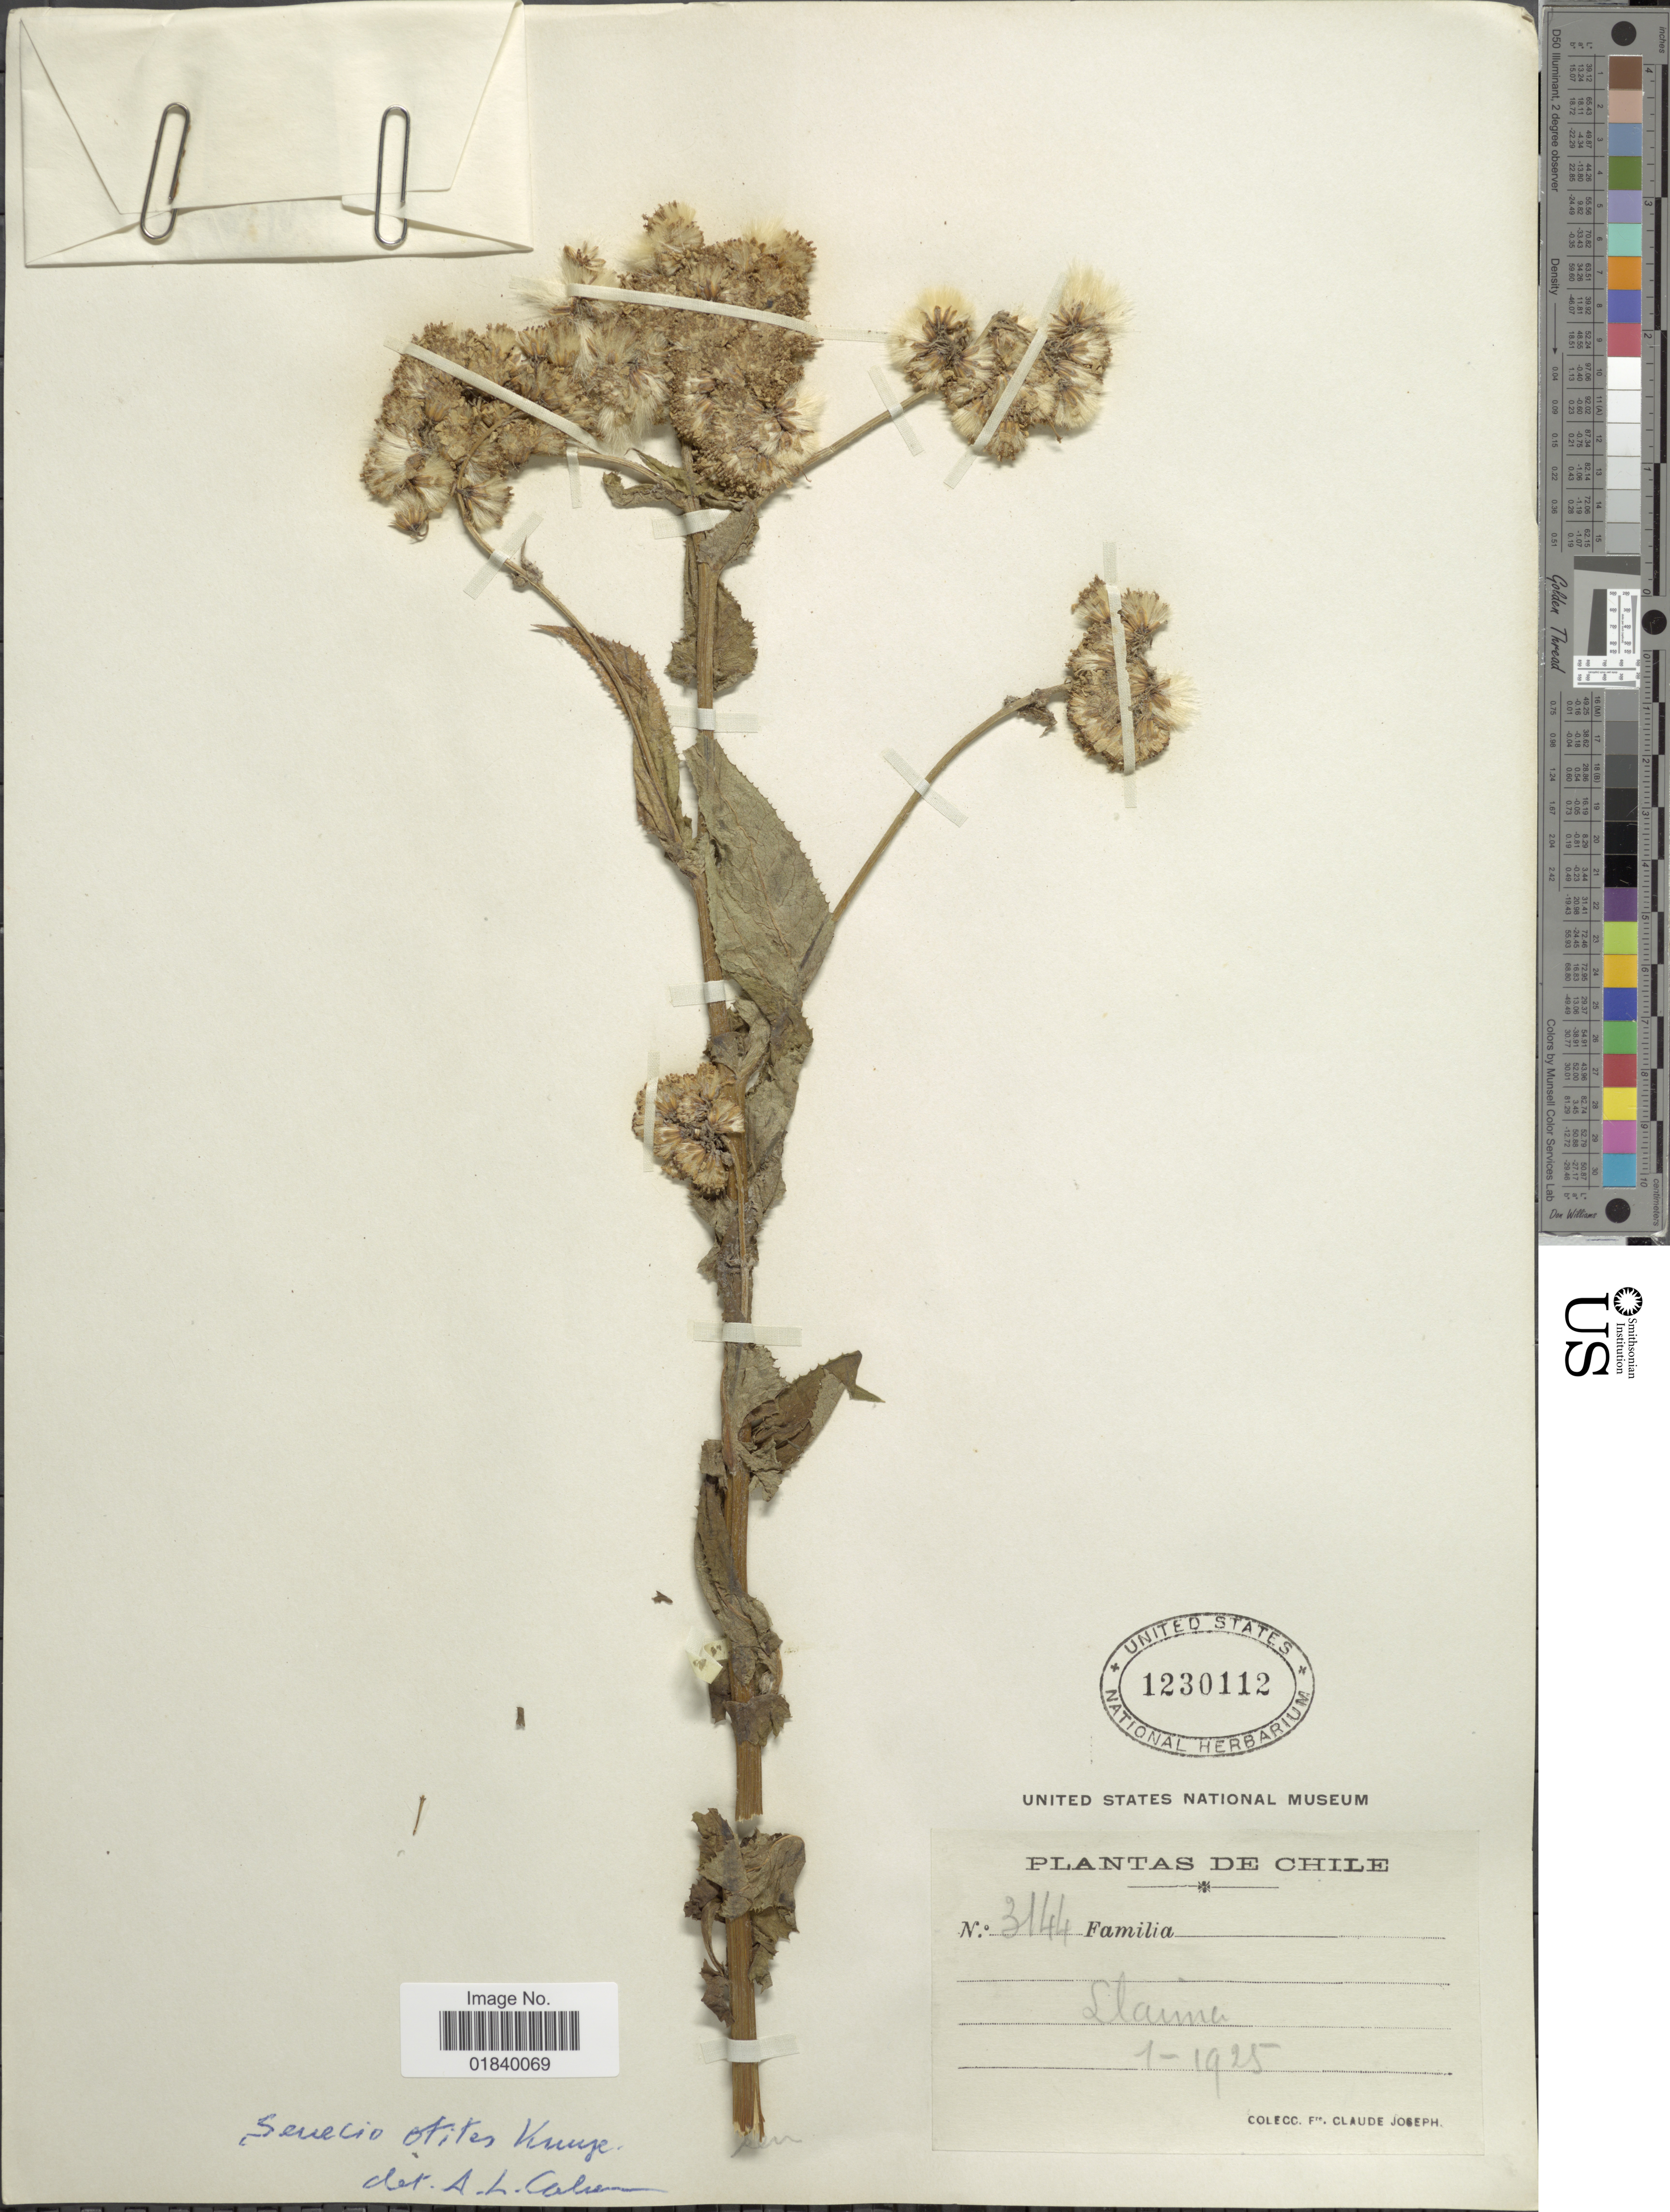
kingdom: Plantae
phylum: Tracheophyta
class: Magnoliopsida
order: Asterales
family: Asteraceae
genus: Senecio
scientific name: Senecio otites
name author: Kunze & DC.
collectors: Bro. Claude-Joseph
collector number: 3144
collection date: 1925-01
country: Chile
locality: Llaima.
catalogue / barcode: US 1230112